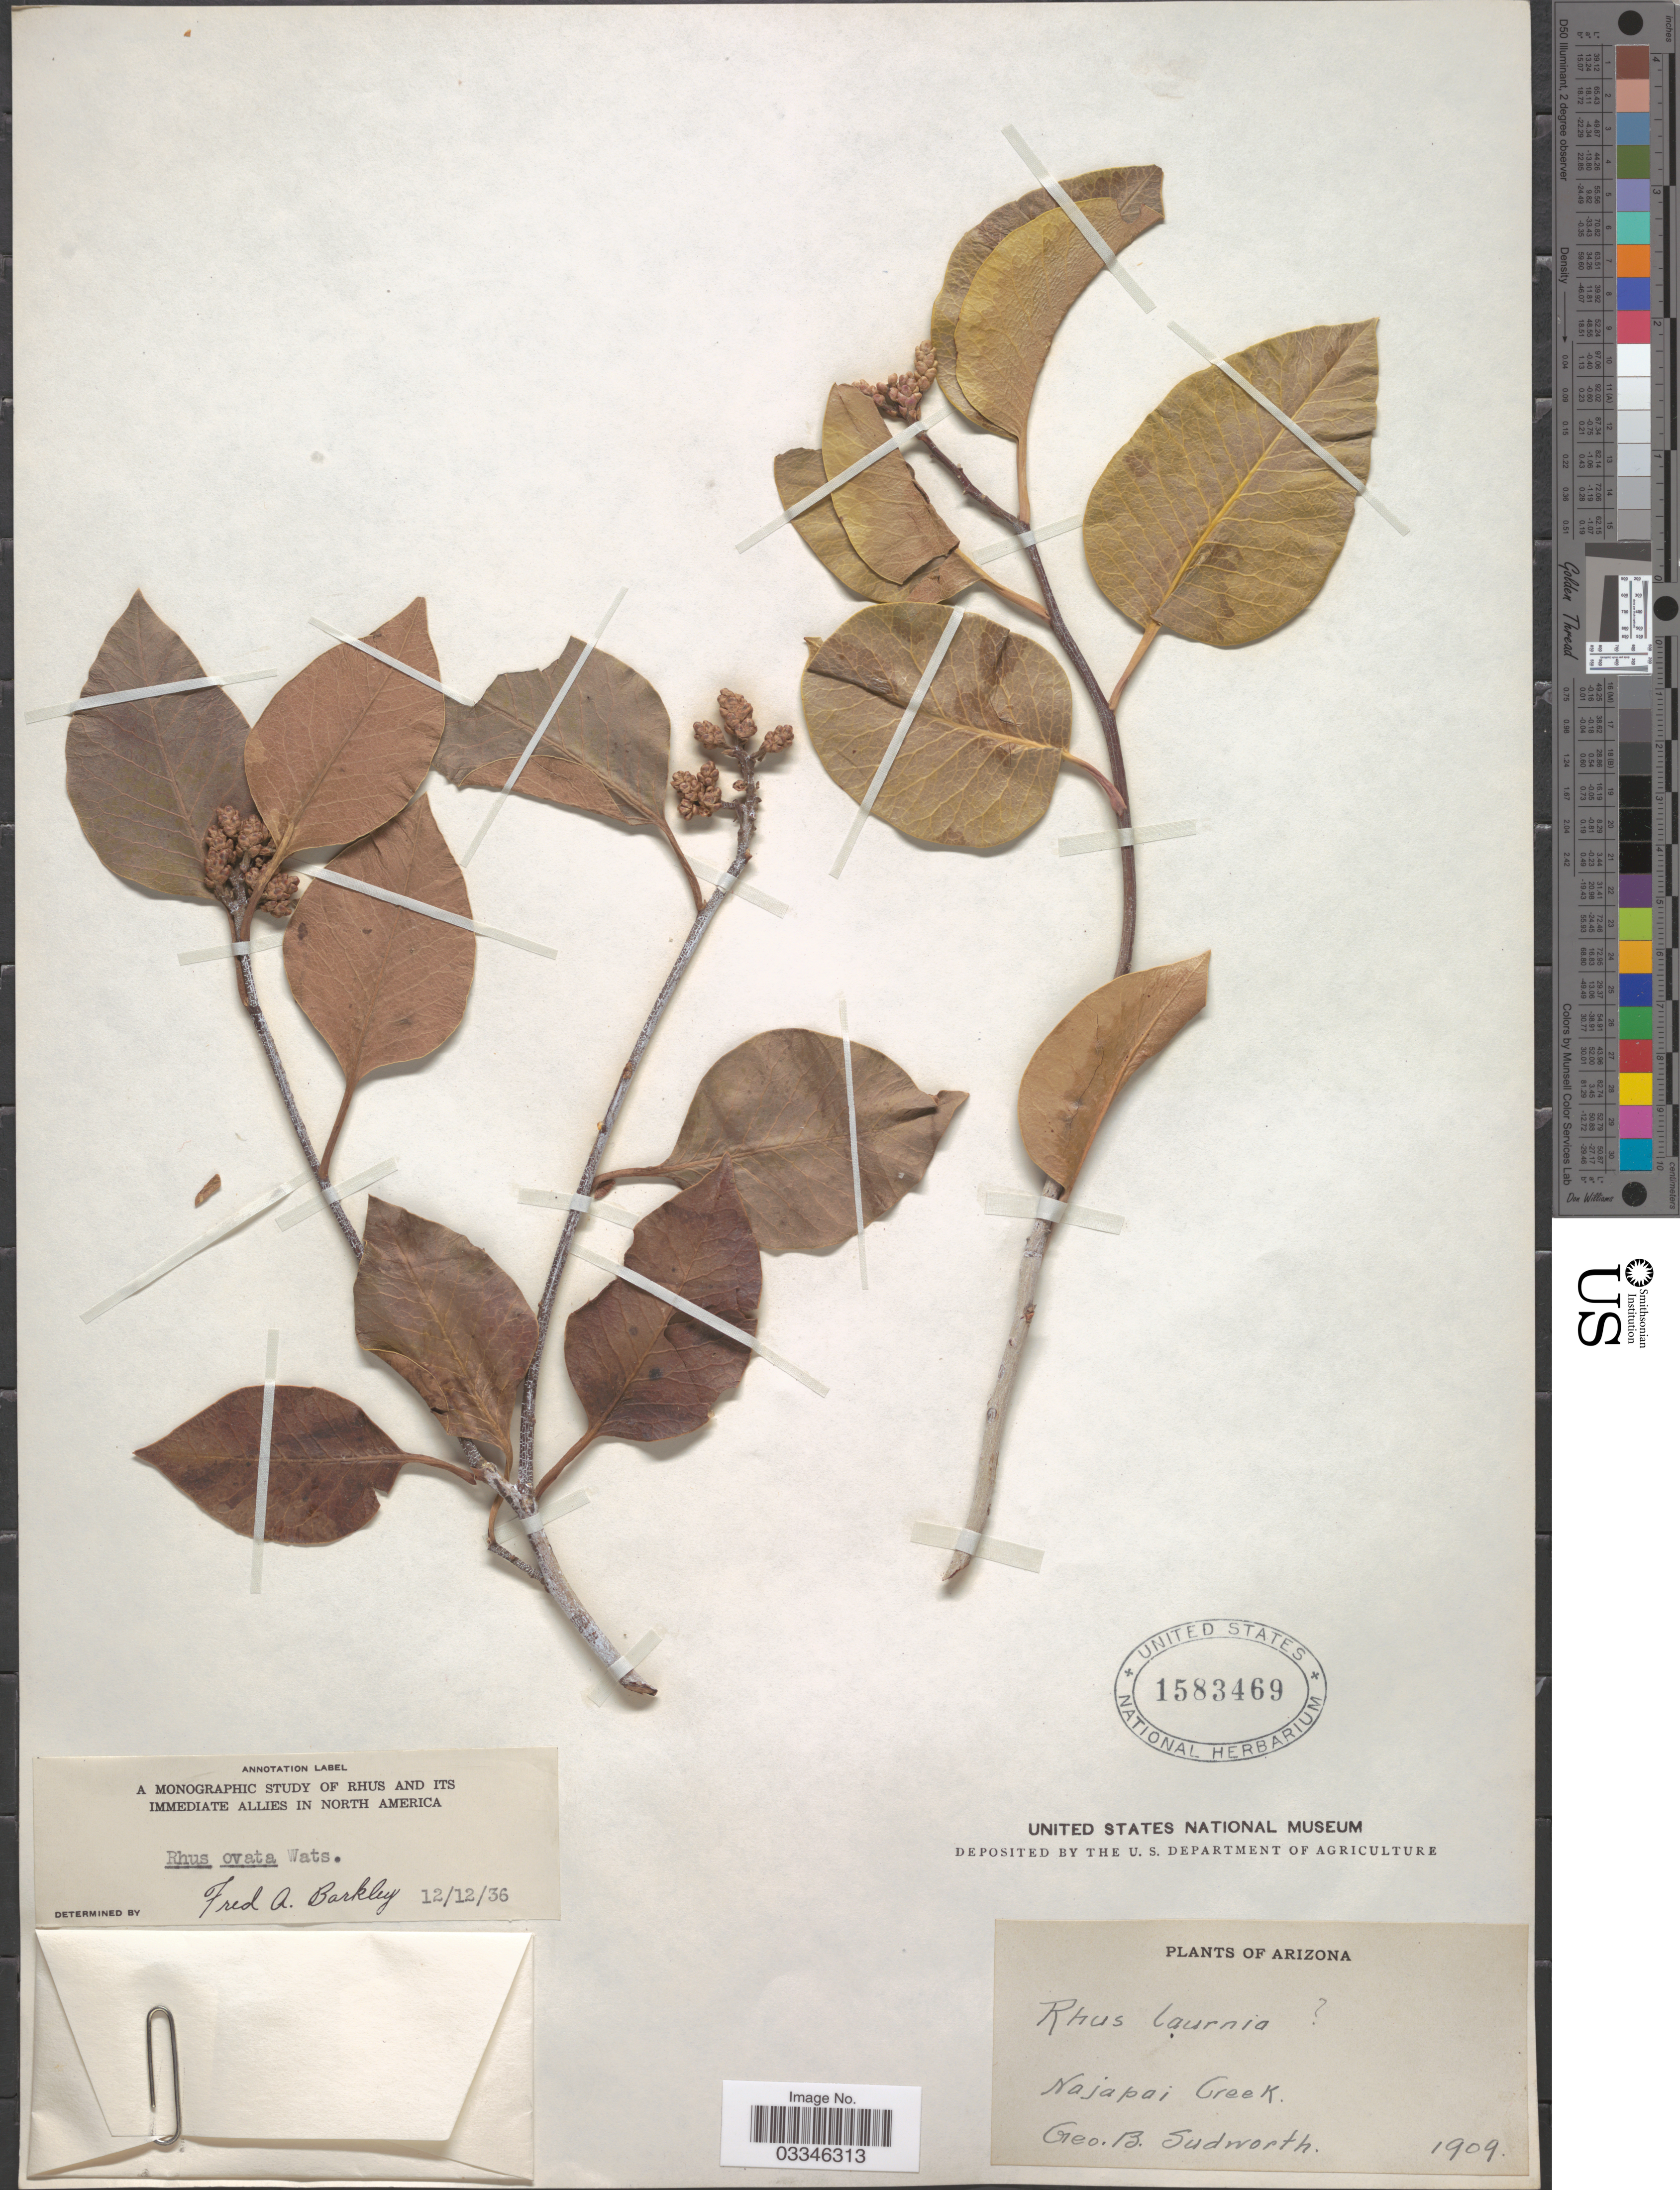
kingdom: Plantae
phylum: Tracheophyta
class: Magnoliopsida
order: Sapindales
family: Anacardiaceae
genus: Rhus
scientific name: Rhus ovata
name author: S. Watson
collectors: G. B. Sudworth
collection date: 1909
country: United States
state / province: Arizona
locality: Najapai Creek.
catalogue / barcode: US 1583469